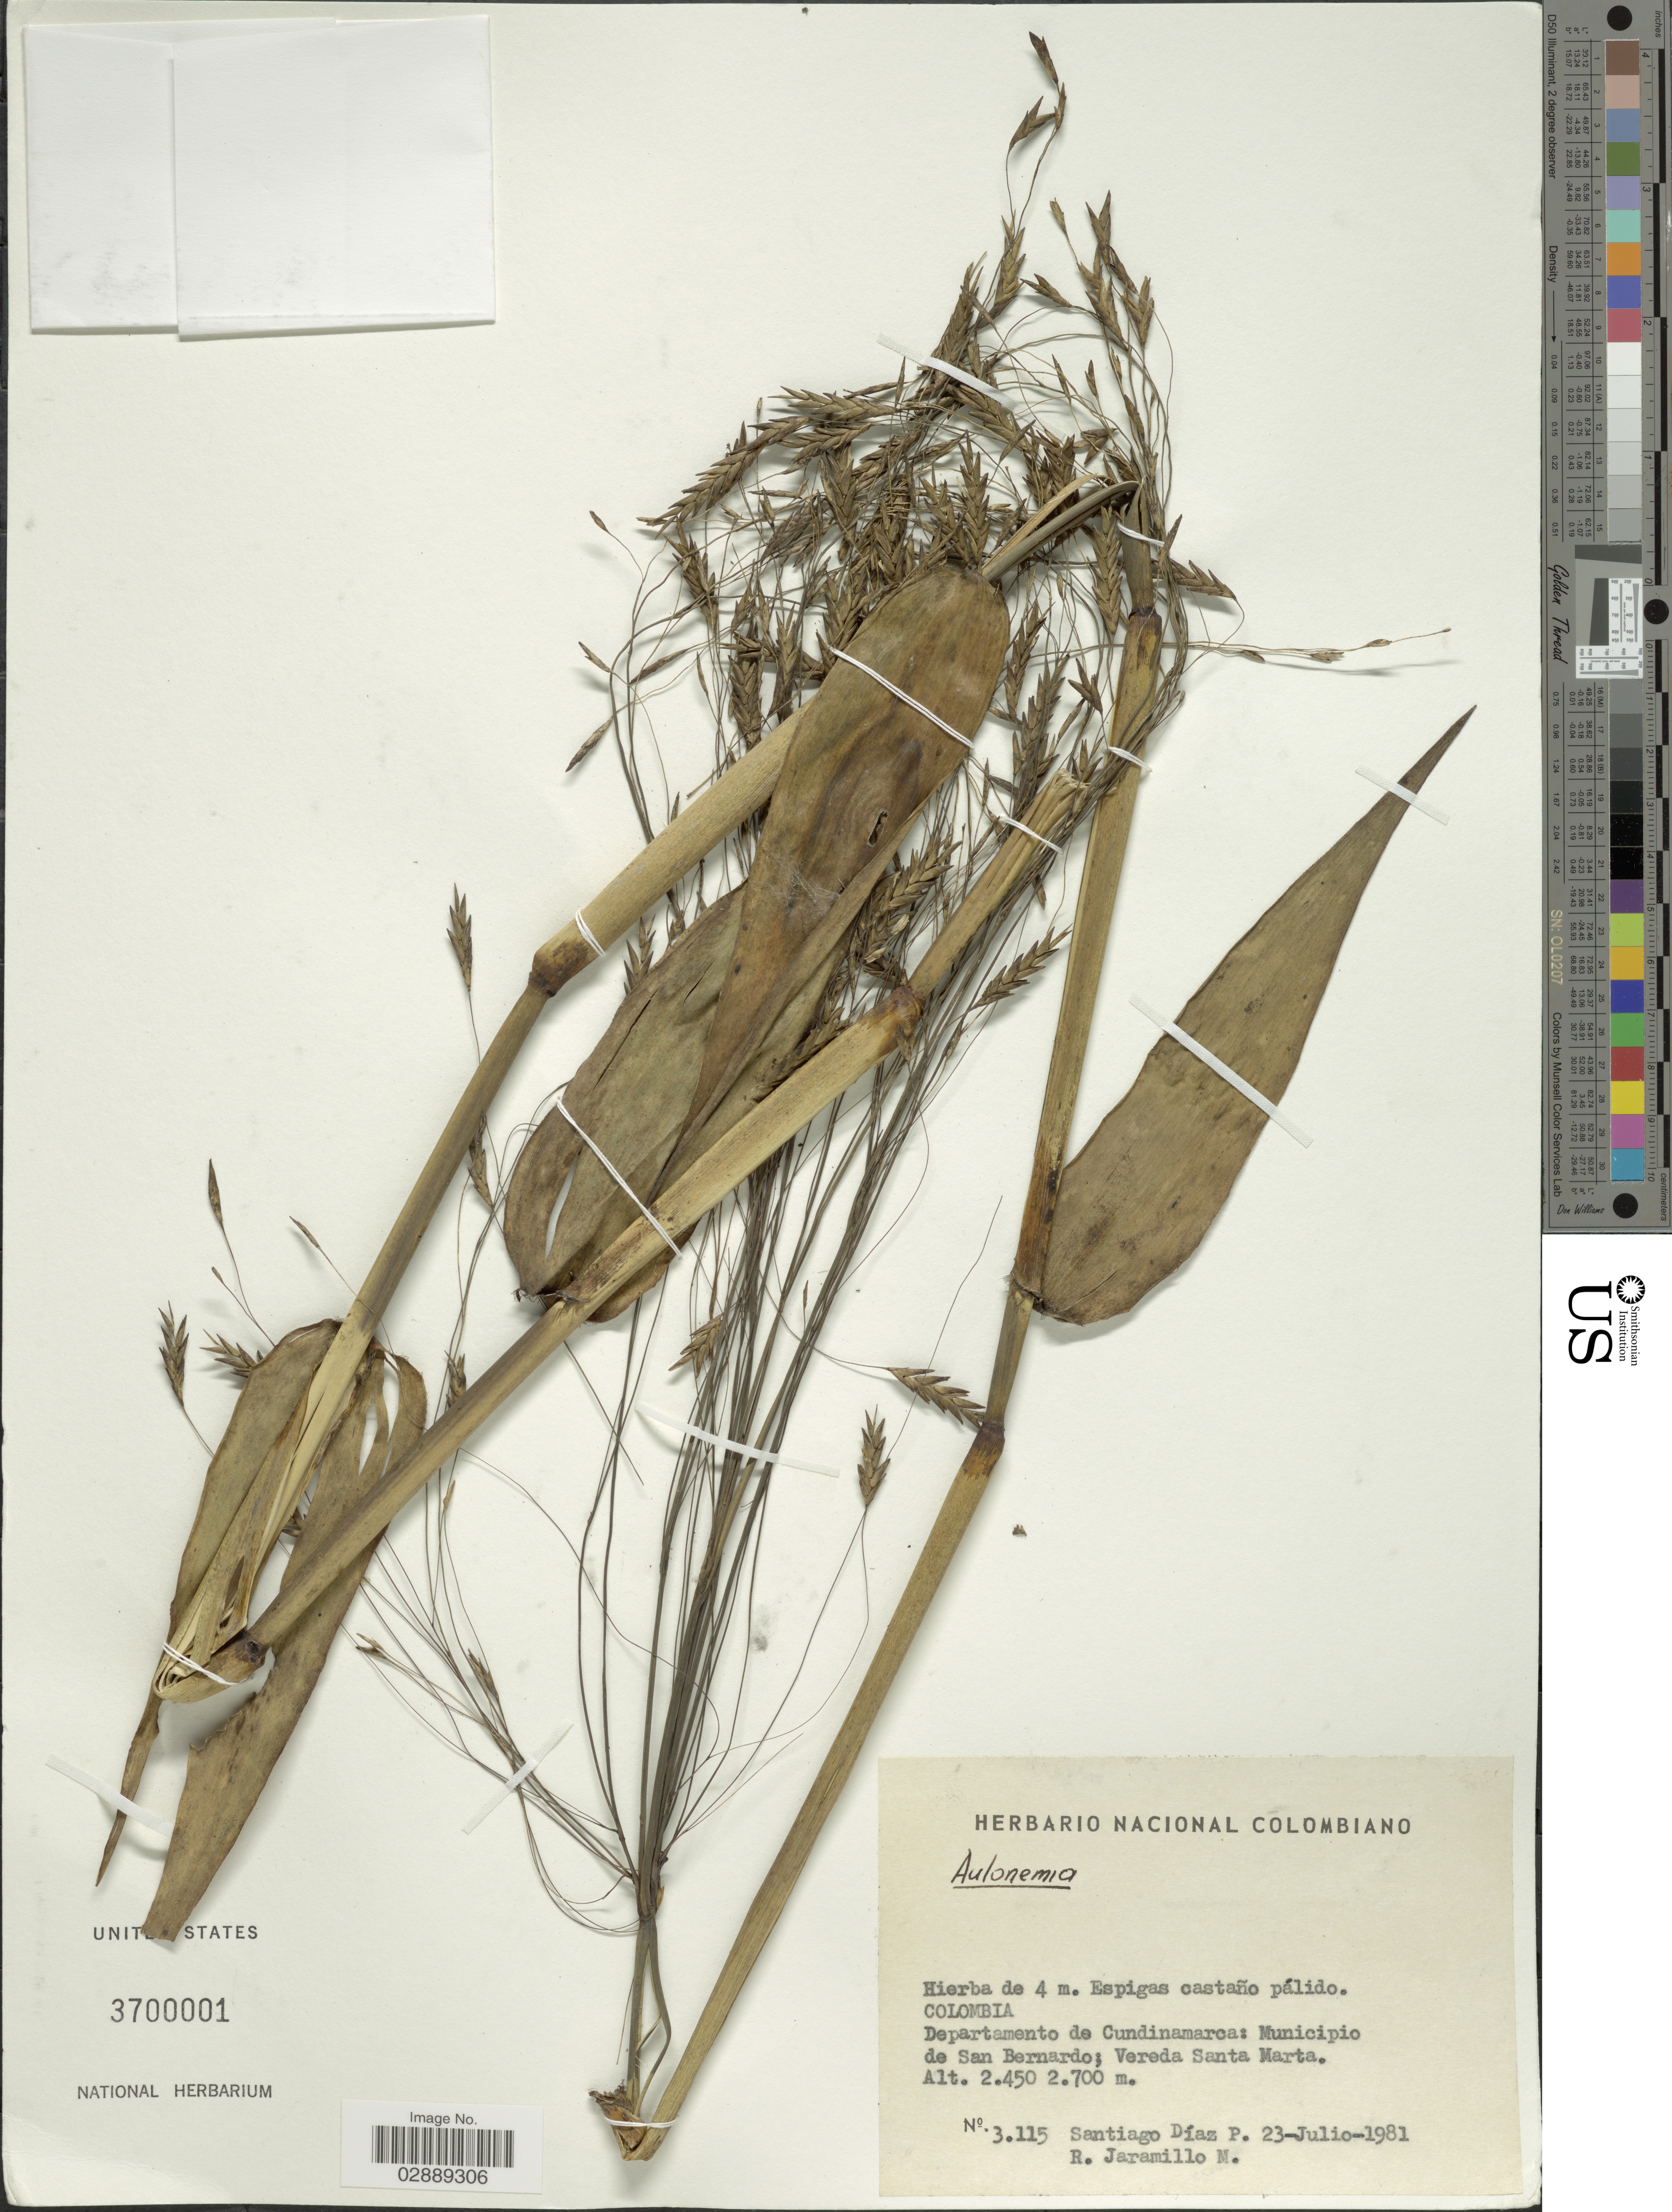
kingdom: Plantae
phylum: Tracheophyta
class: Liliopsida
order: Poales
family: Poaceae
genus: Aulonemia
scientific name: Aulonemia sp.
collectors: S. Diaz P. & R. Jaramillo M.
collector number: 3115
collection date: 1981-07-23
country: Colombia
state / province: Cundinamarca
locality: Municipio de San Bernardo; Vereda Santa Marta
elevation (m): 2450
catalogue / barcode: US 3700001